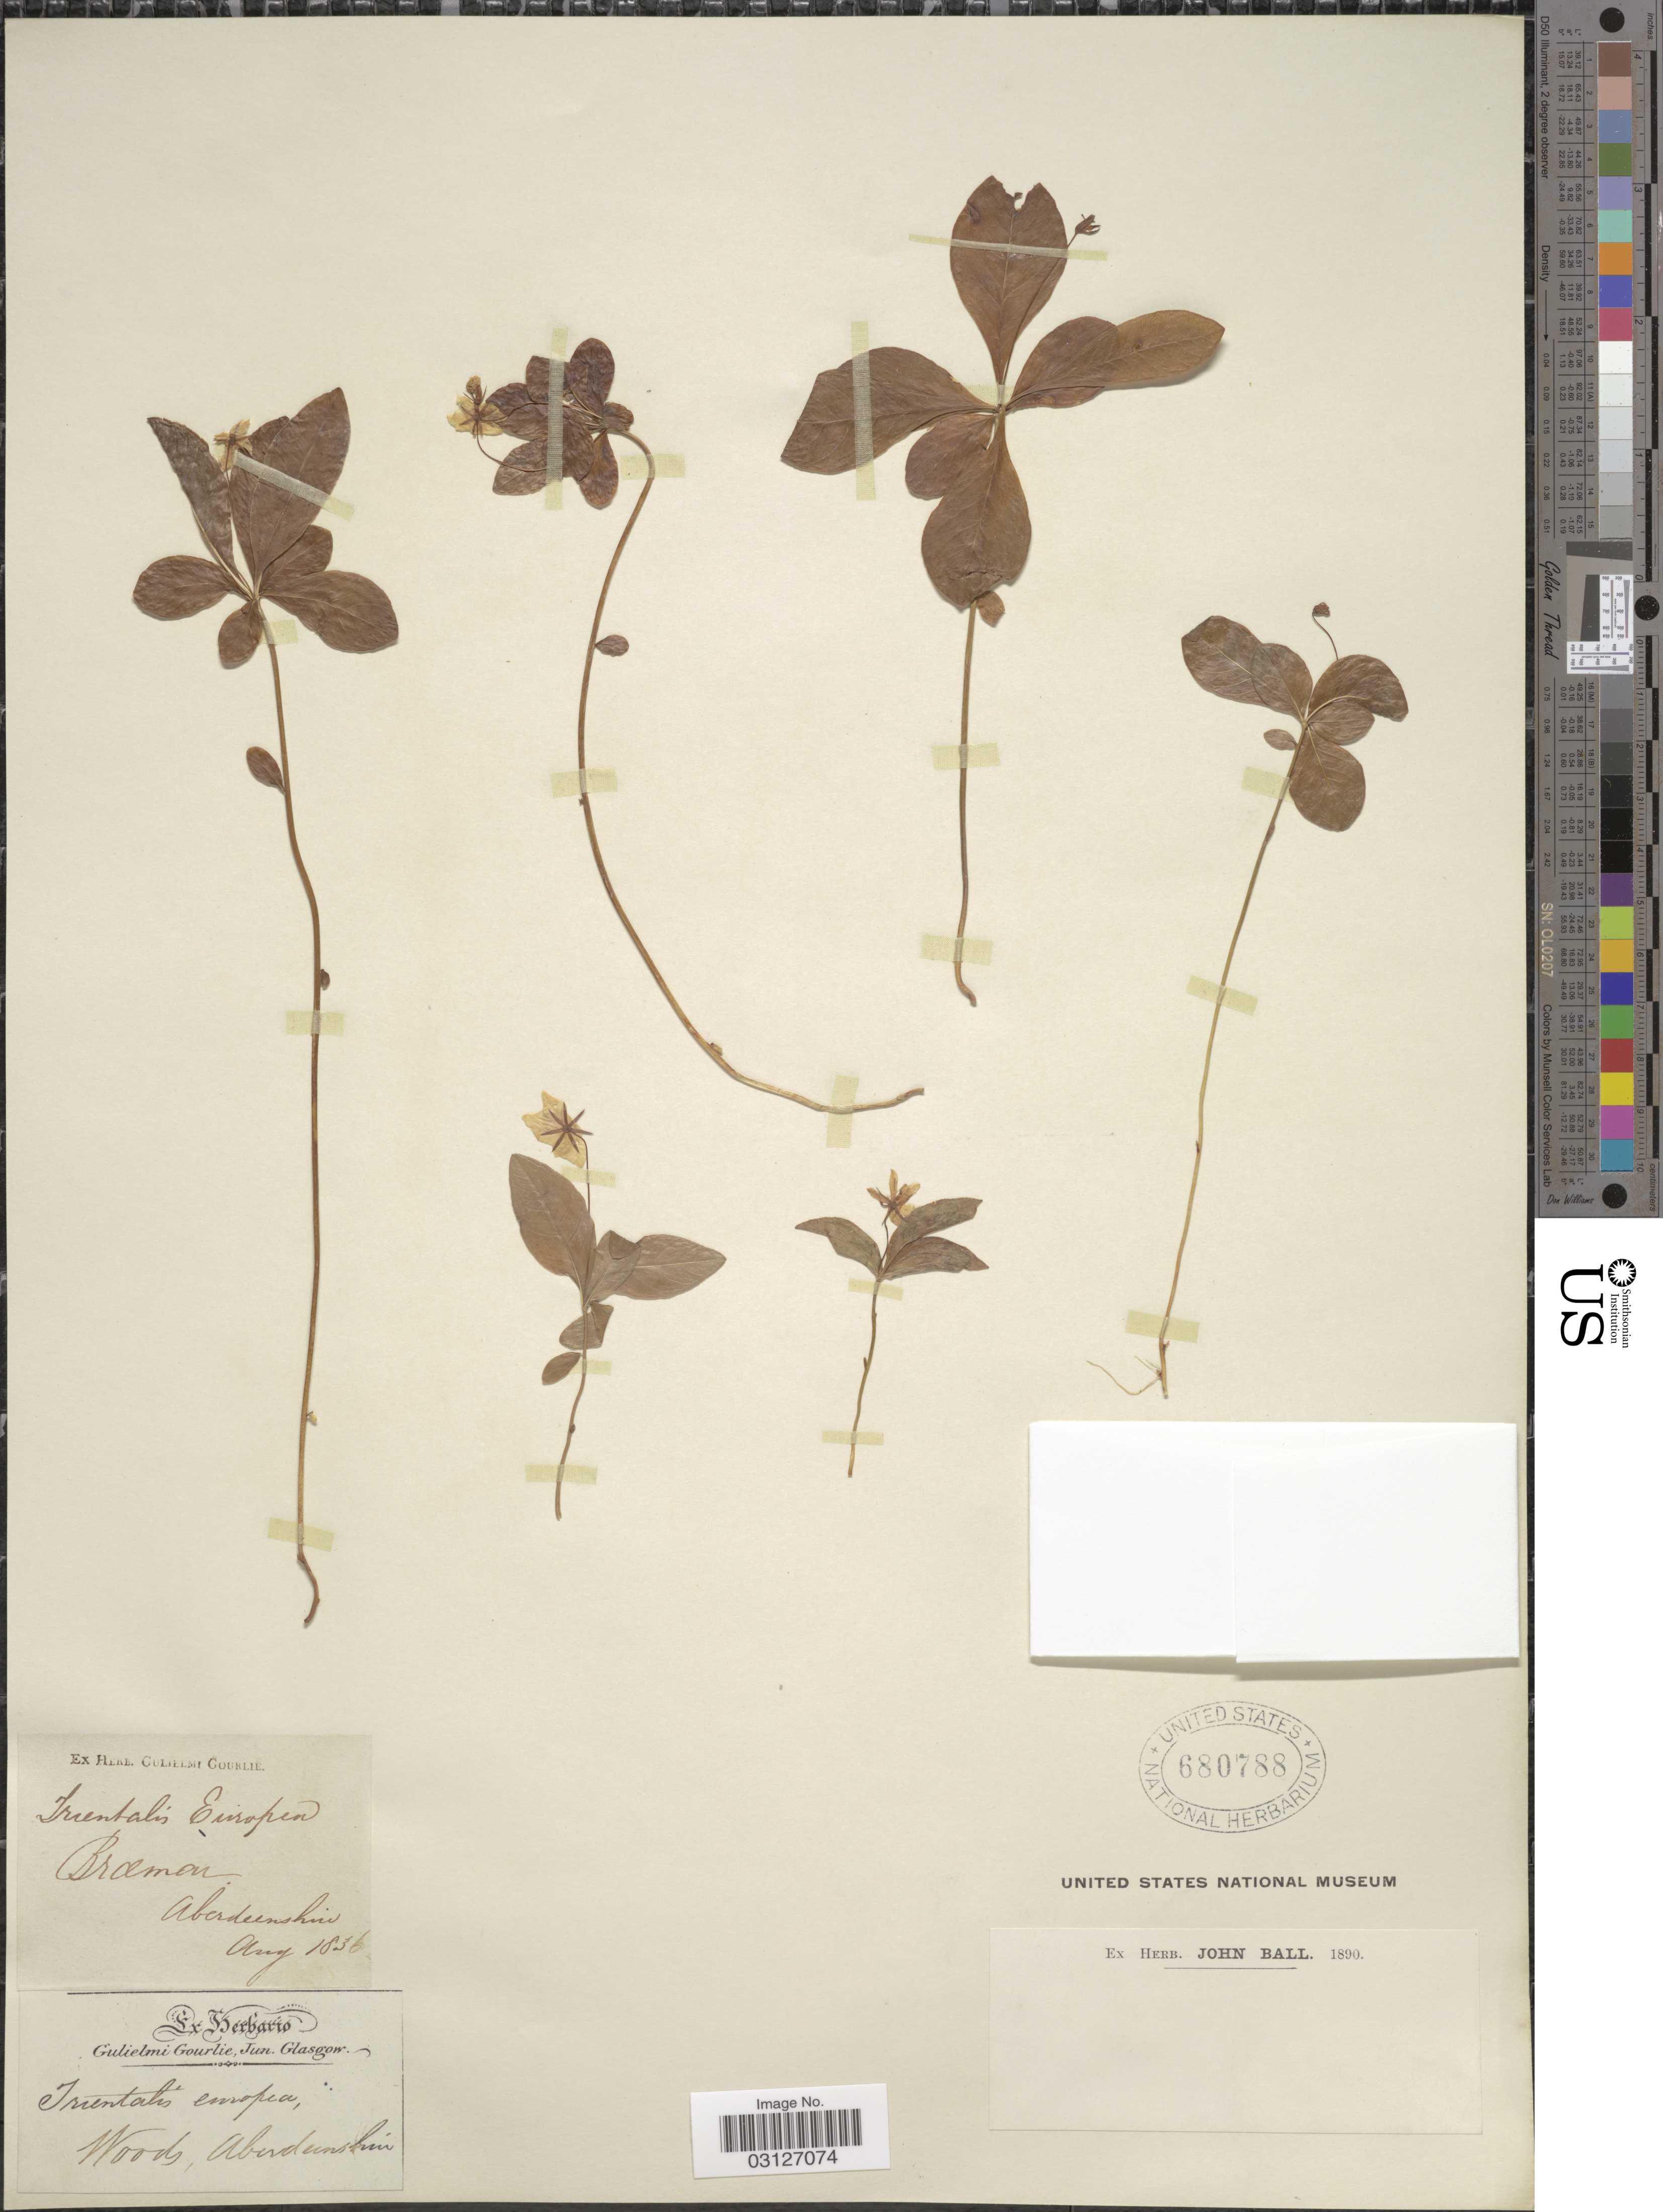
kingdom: Plantae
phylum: Tracheophyta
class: Magnoliopsida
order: Ericales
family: Primulaceae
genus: Trientalis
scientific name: Trientalis europaea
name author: L.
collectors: ex herb. Gourlie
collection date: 1836-08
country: United Kingdom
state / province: Scotland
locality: Broemon, Aberdeenshire.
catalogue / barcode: US 680788